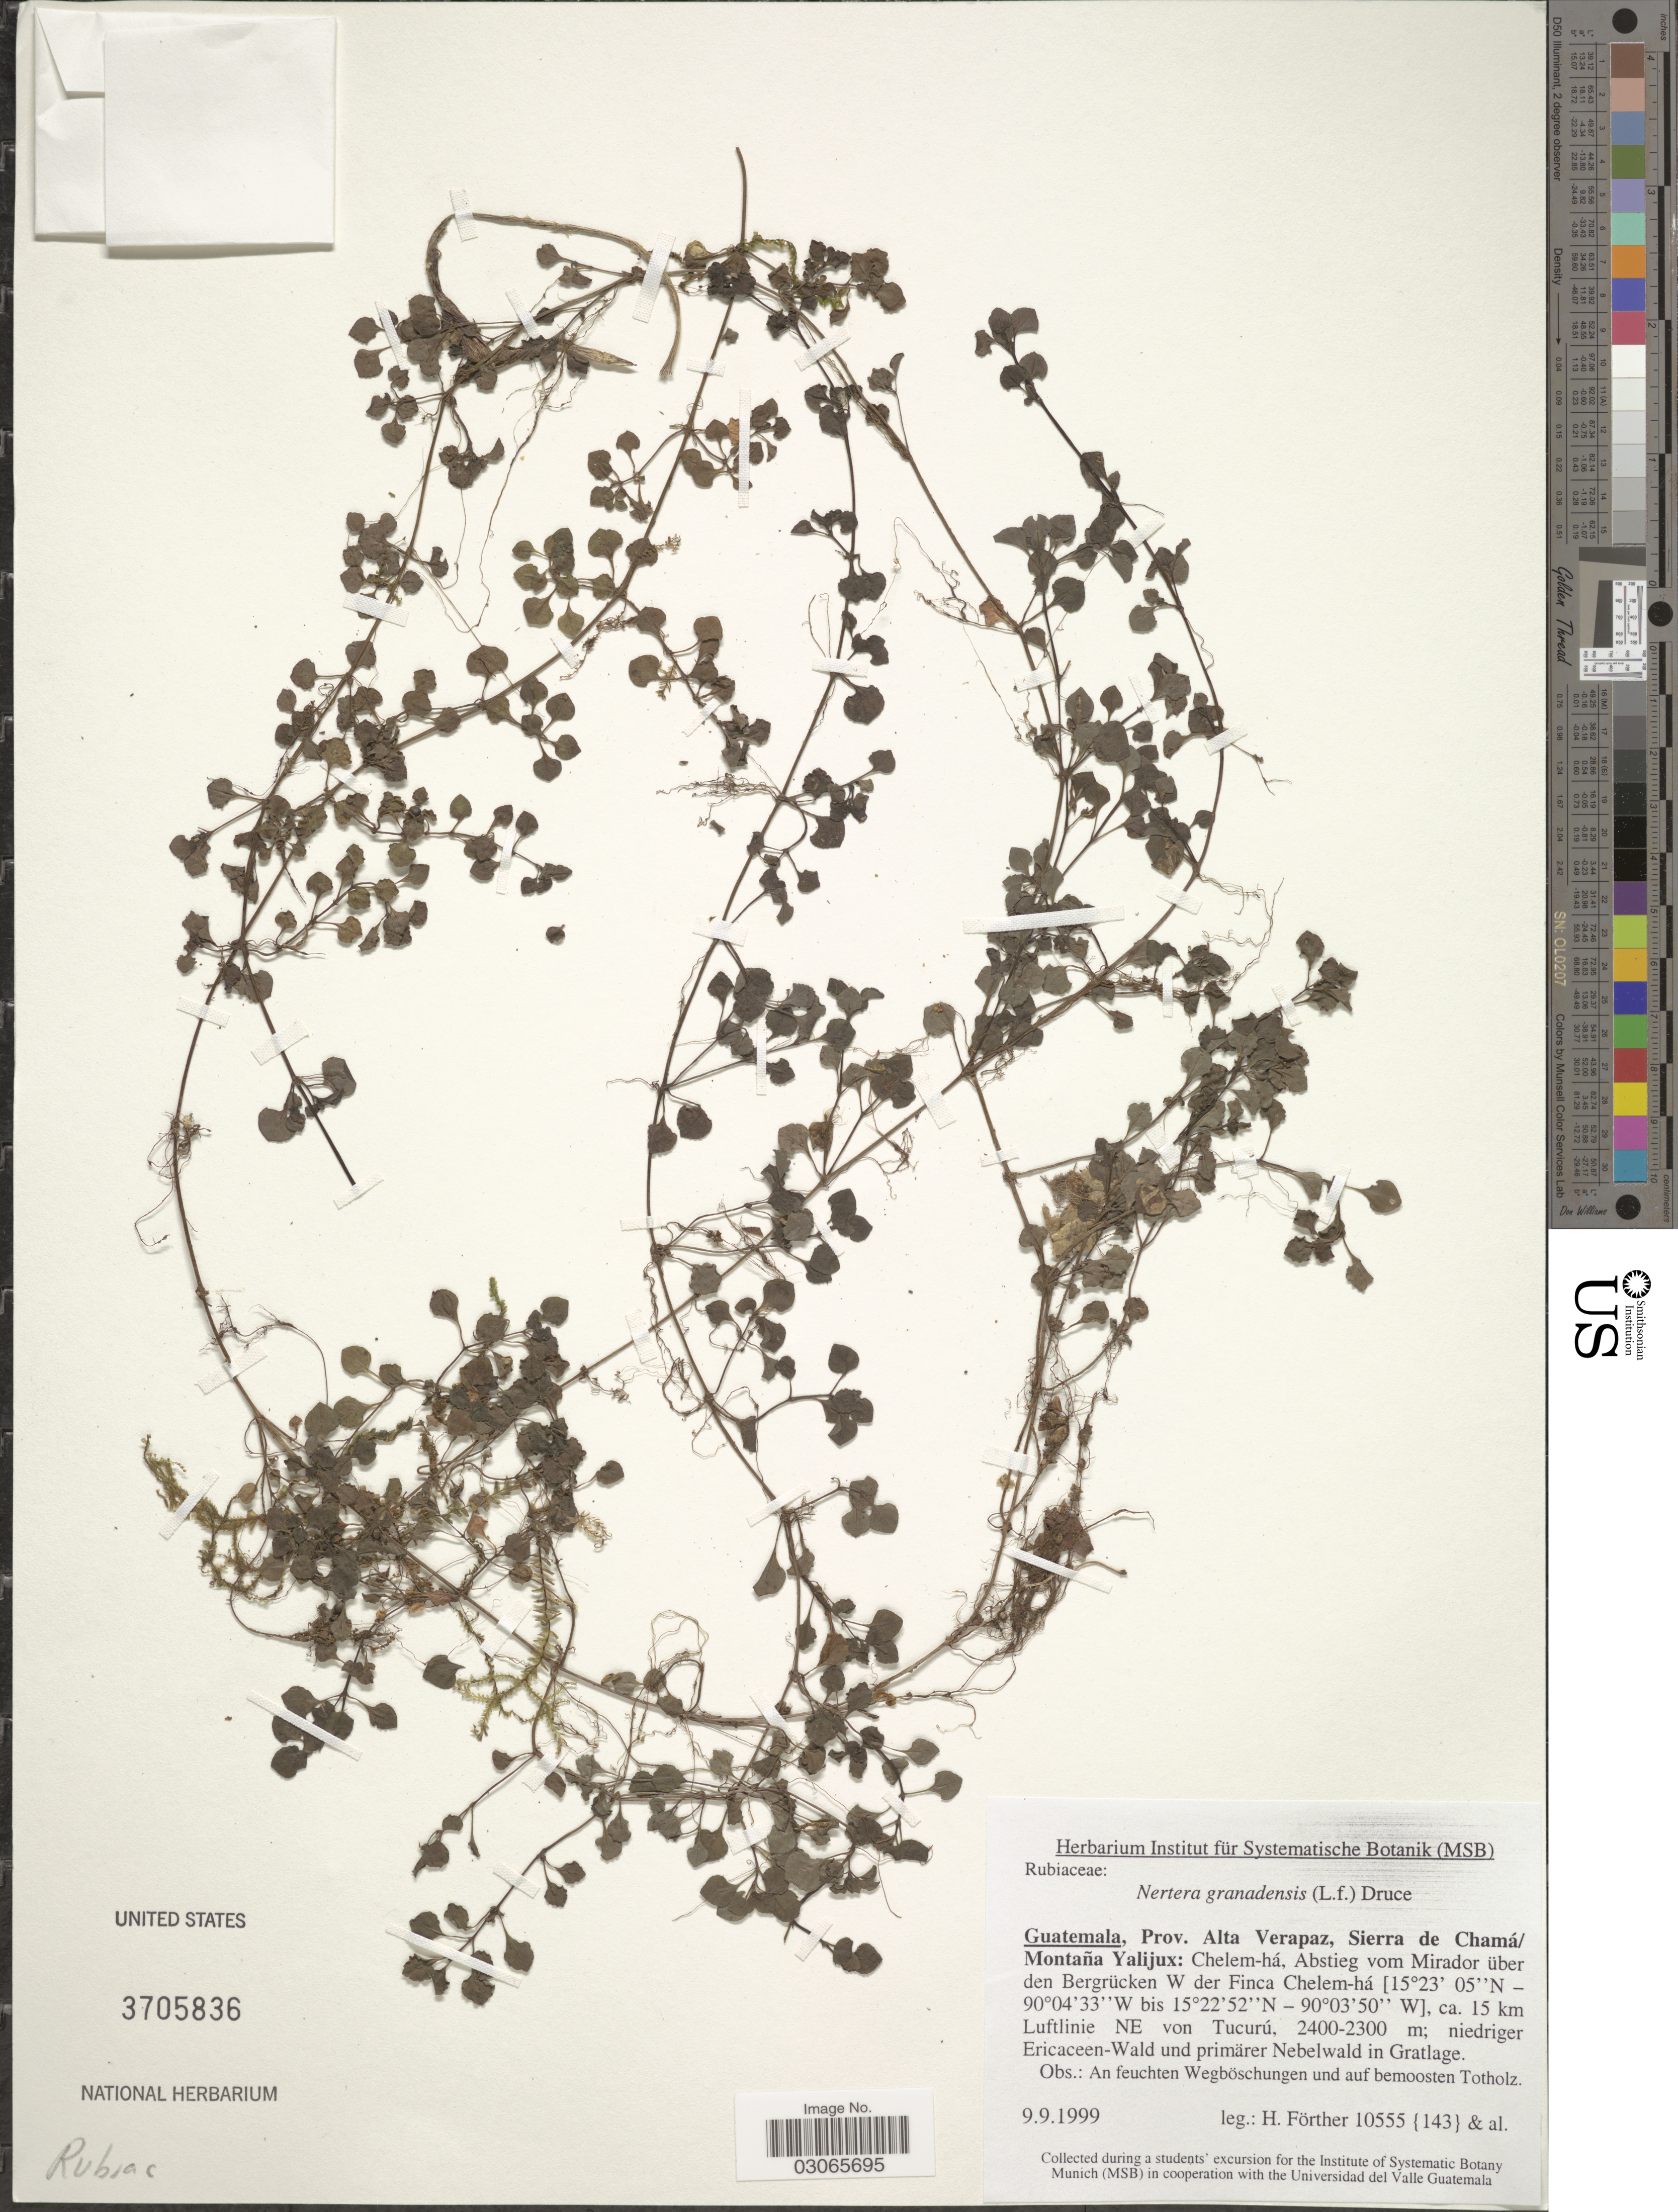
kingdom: Plantae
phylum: Tracheophyta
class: Magnoliopsida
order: Gentianales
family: Rubiaceae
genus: Nertera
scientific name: Nertera granadensis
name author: (Mutis ex L. f.) Druce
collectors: H. Förther & et al.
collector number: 10555 {143}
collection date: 1999-09-09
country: Guatemala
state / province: Alta Verapaz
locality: Sierra de Chamá/Montaña Yalijux: Chelem-há, Abstieg vom Mirador über den Bergrücken W der Finca Chelem-há, ca. 15 km Luftlinie NE von Tucurú.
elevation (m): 2300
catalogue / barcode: US 3705836